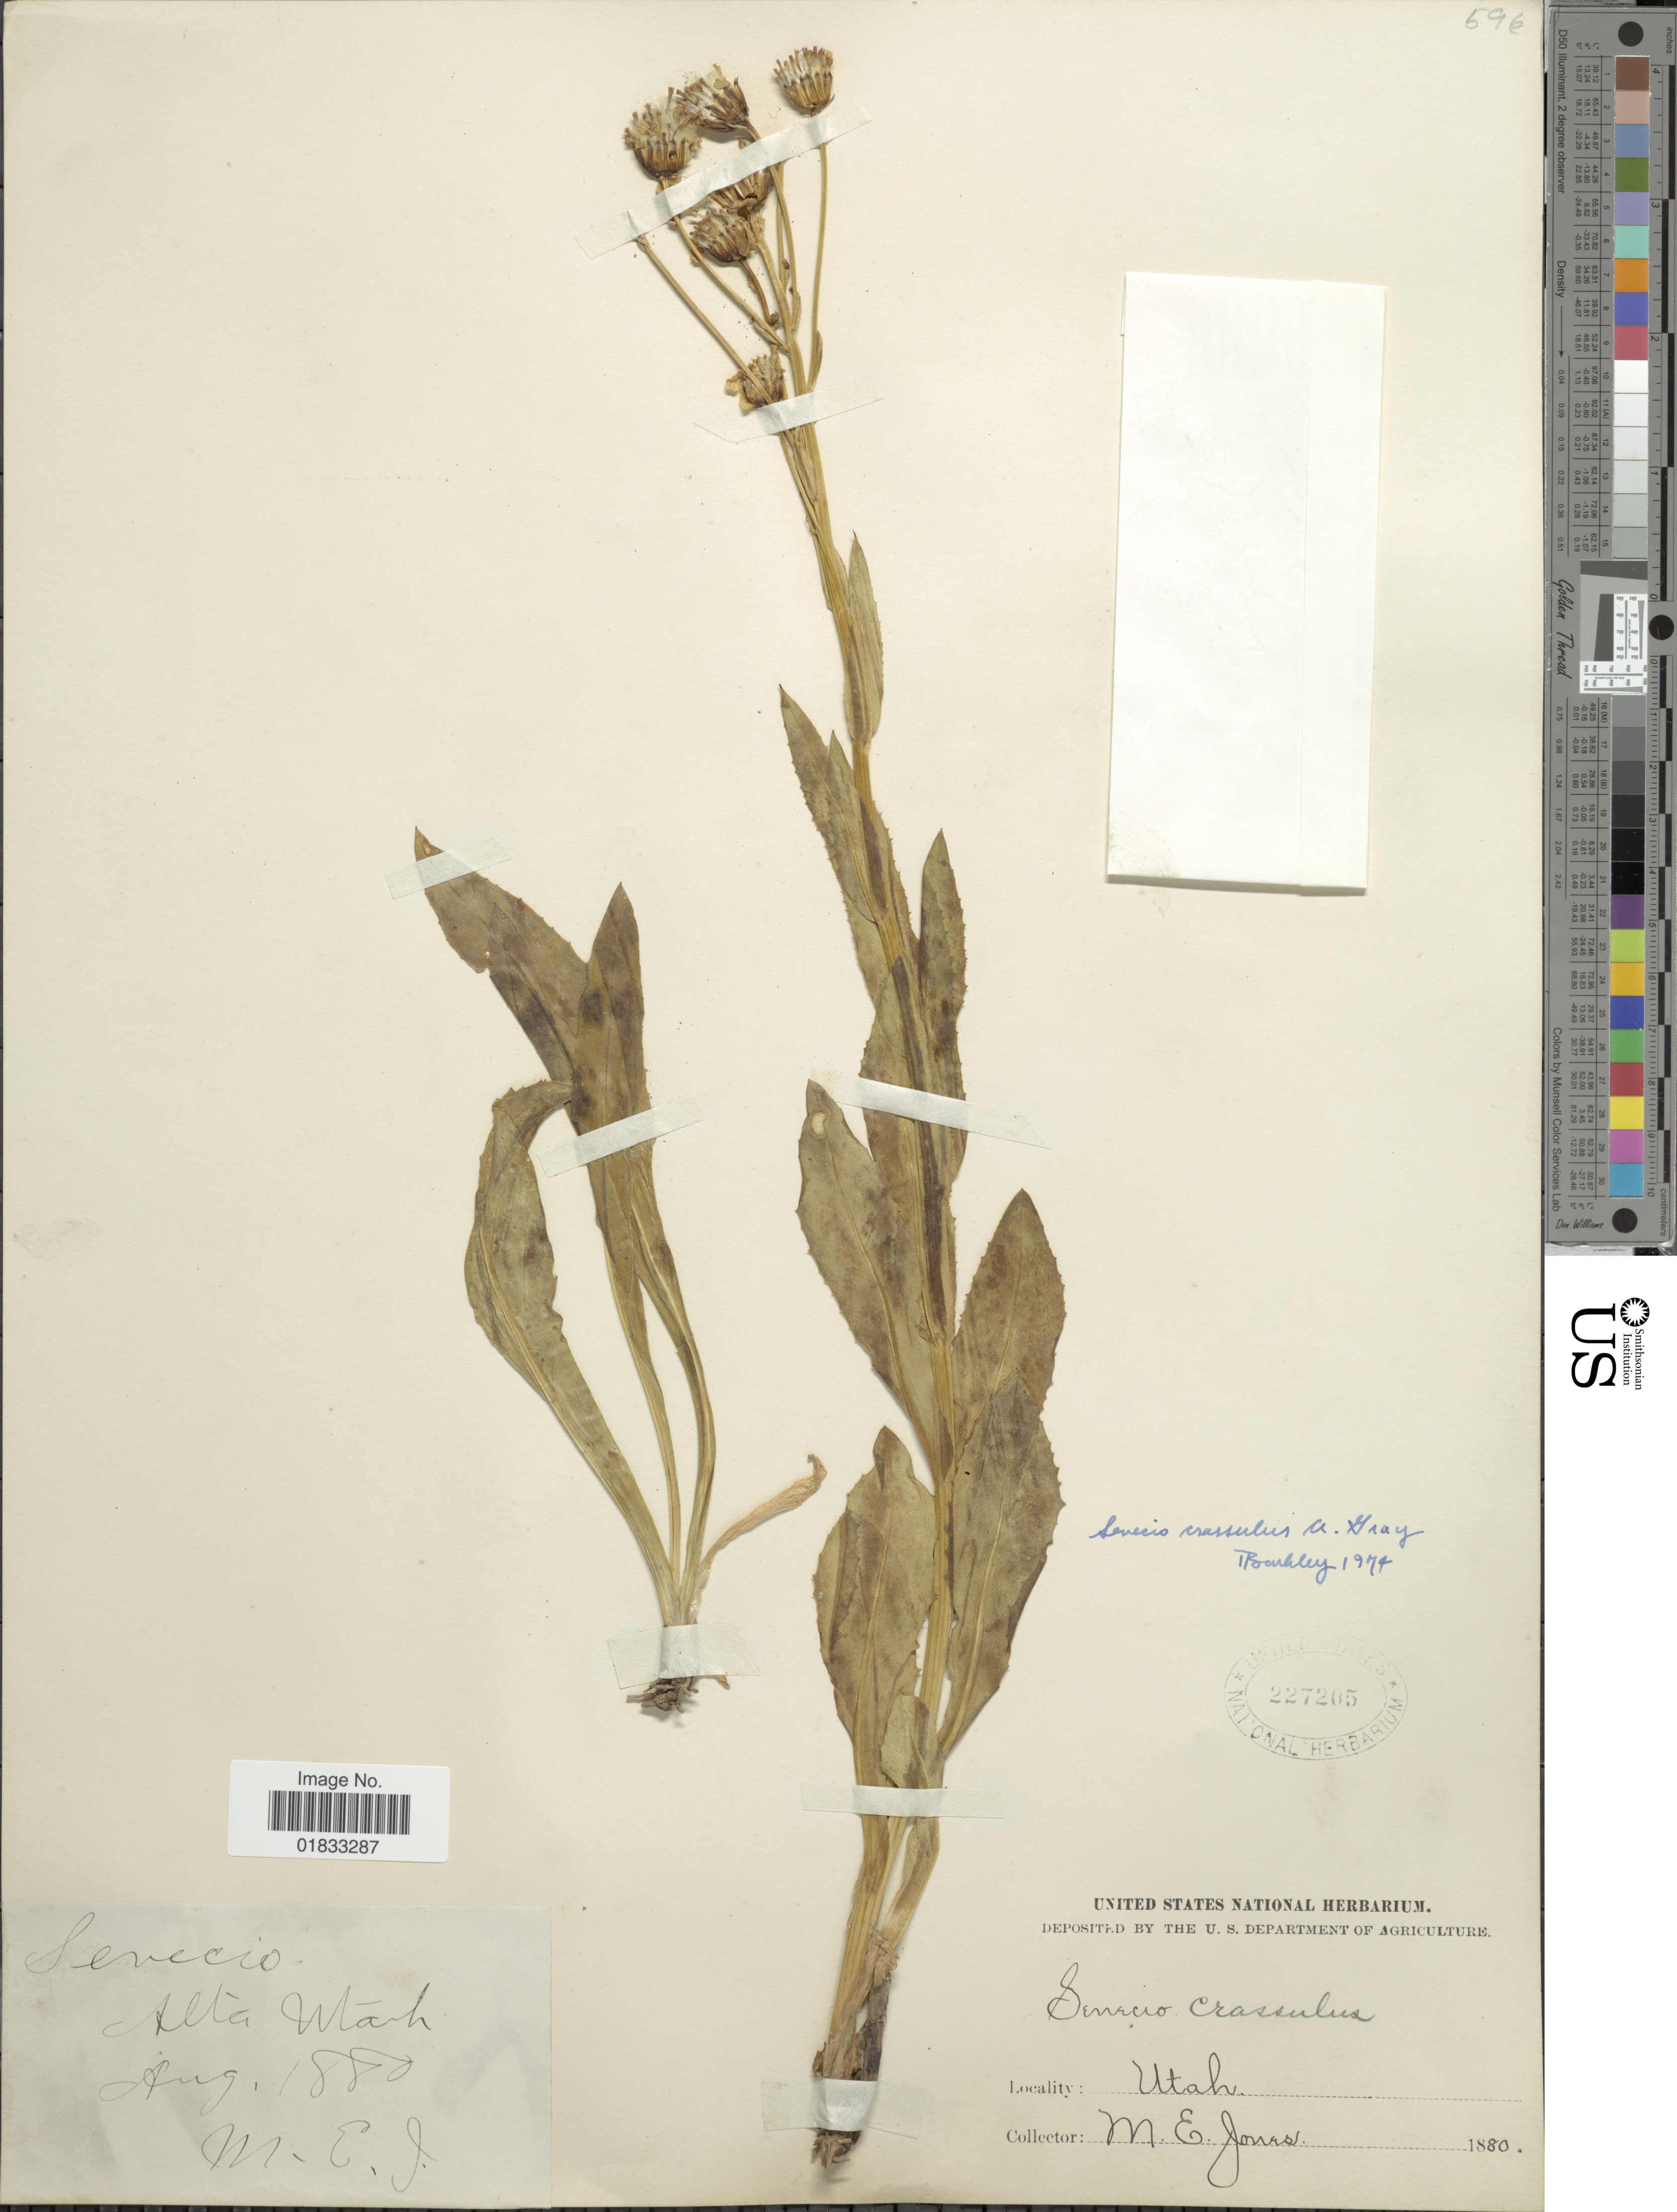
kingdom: Plantae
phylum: Tracheophyta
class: Magnoliopsida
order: Asterales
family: Asteraceae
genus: Senecio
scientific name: Senecio crassulus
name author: A. Gray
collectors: M. E. Jones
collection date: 1880-08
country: United States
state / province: Utah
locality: Alta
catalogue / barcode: US 227205